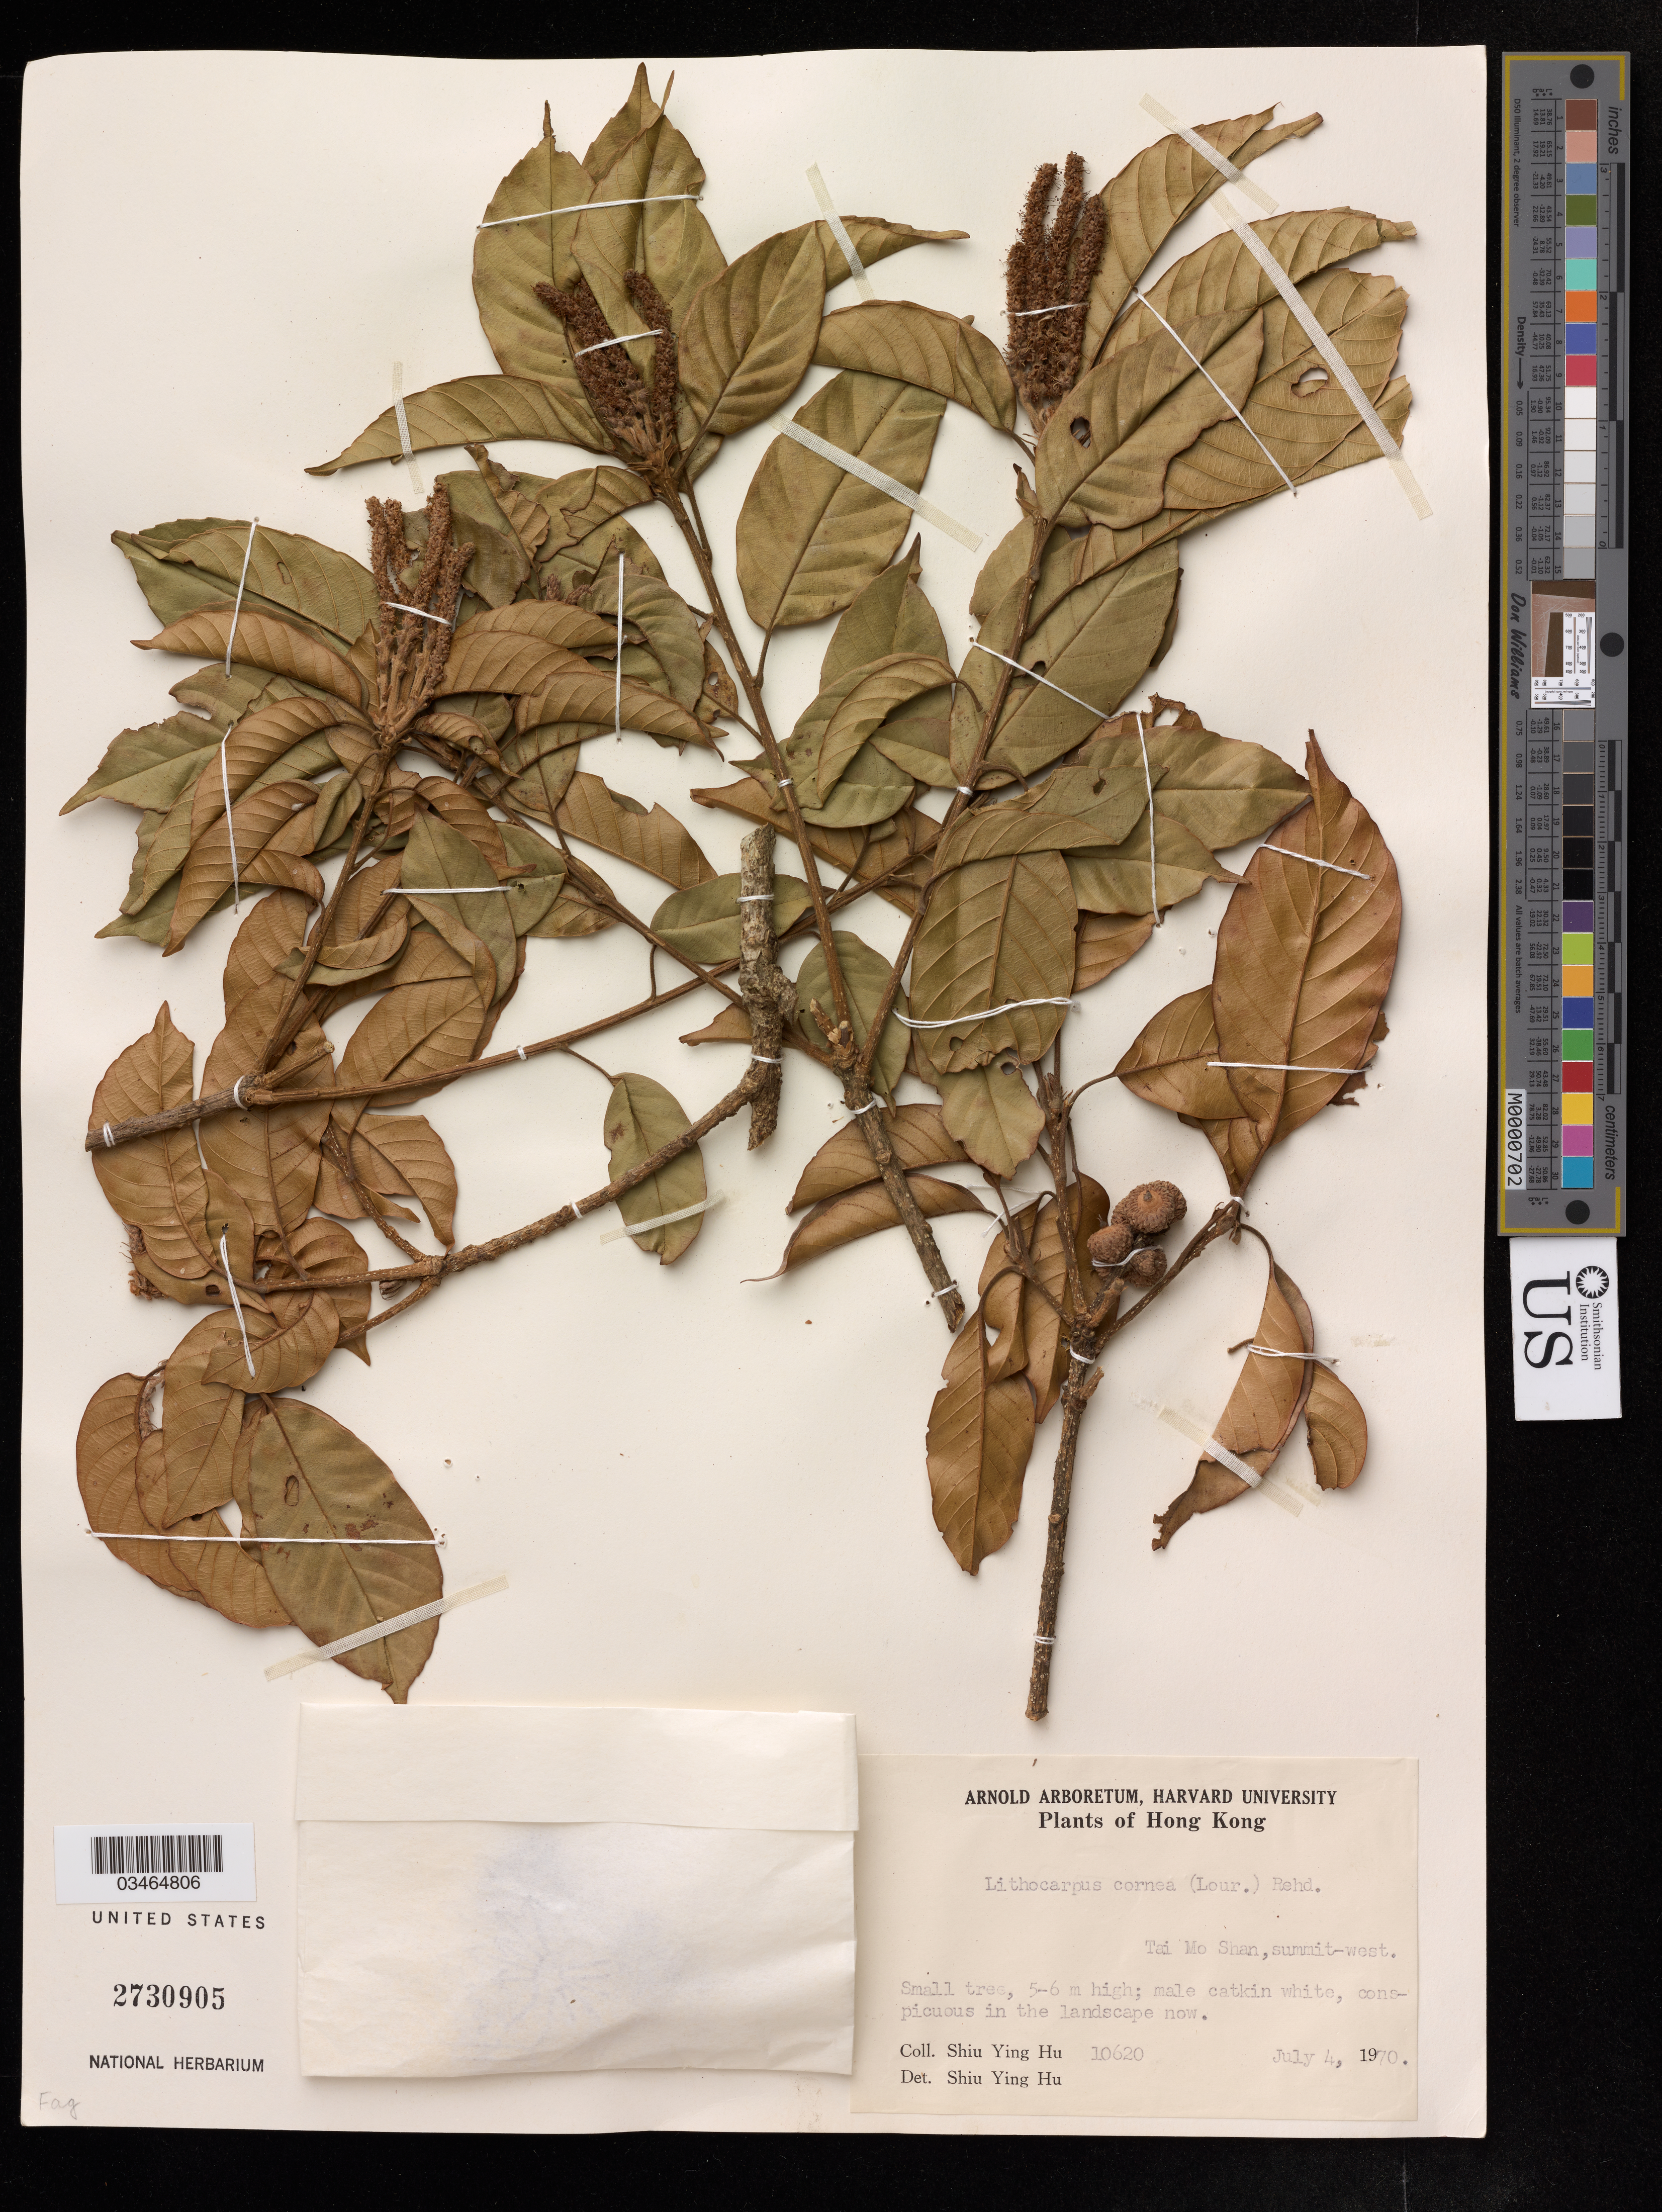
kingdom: Plantae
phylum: Tracheophyta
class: Magnoliopsida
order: Fagales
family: Fagaceae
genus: Lithocarpus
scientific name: Lithocarpus corneus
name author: (Lour.) Rehder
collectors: S. Y. Hu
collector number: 10620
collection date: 1970-07-04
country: China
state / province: Hong Kong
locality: Tai Mo Shan, summit-west.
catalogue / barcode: US 2730905